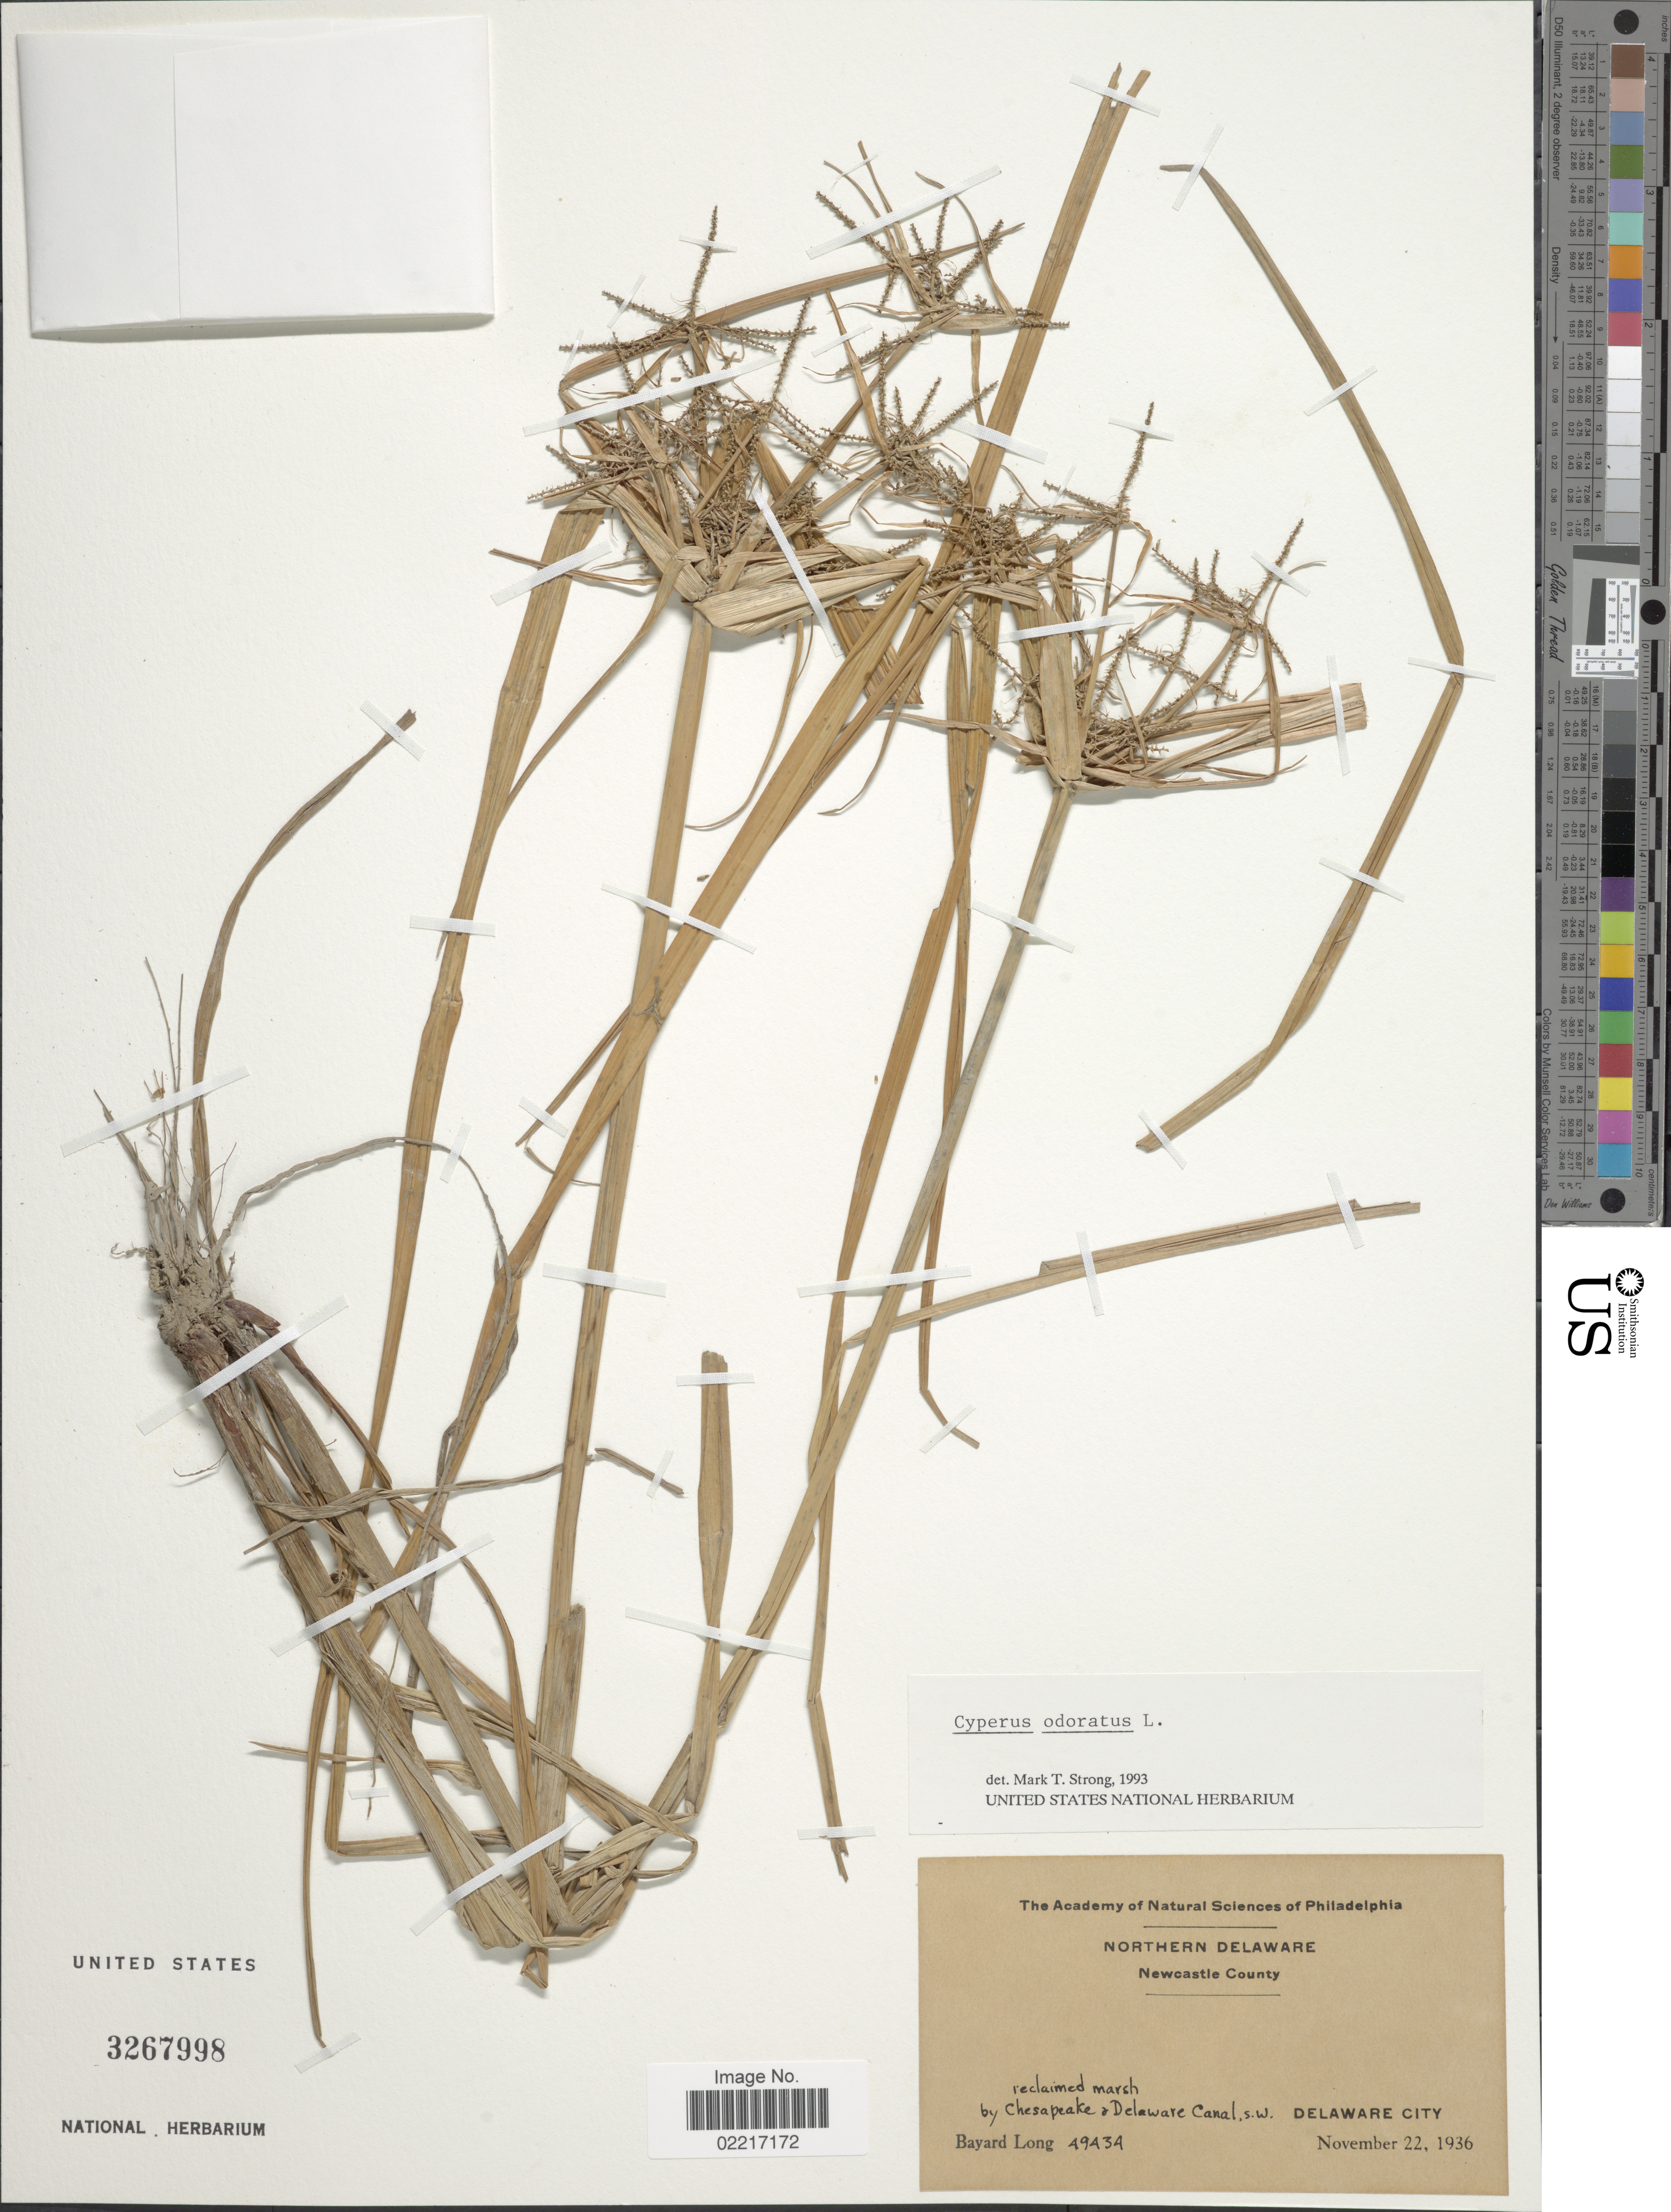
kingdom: Plantae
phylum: Tracheophyta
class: Liliopsida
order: Poales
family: Cyperaceae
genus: Cyperus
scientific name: Cyperus odoratus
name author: L.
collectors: B. Long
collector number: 49434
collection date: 1936-11-22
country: United States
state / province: Delaware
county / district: New Castle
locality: Northern Delaware by the Chesapeake, Delaware Canal, SW Delaware City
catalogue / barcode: US 3267998